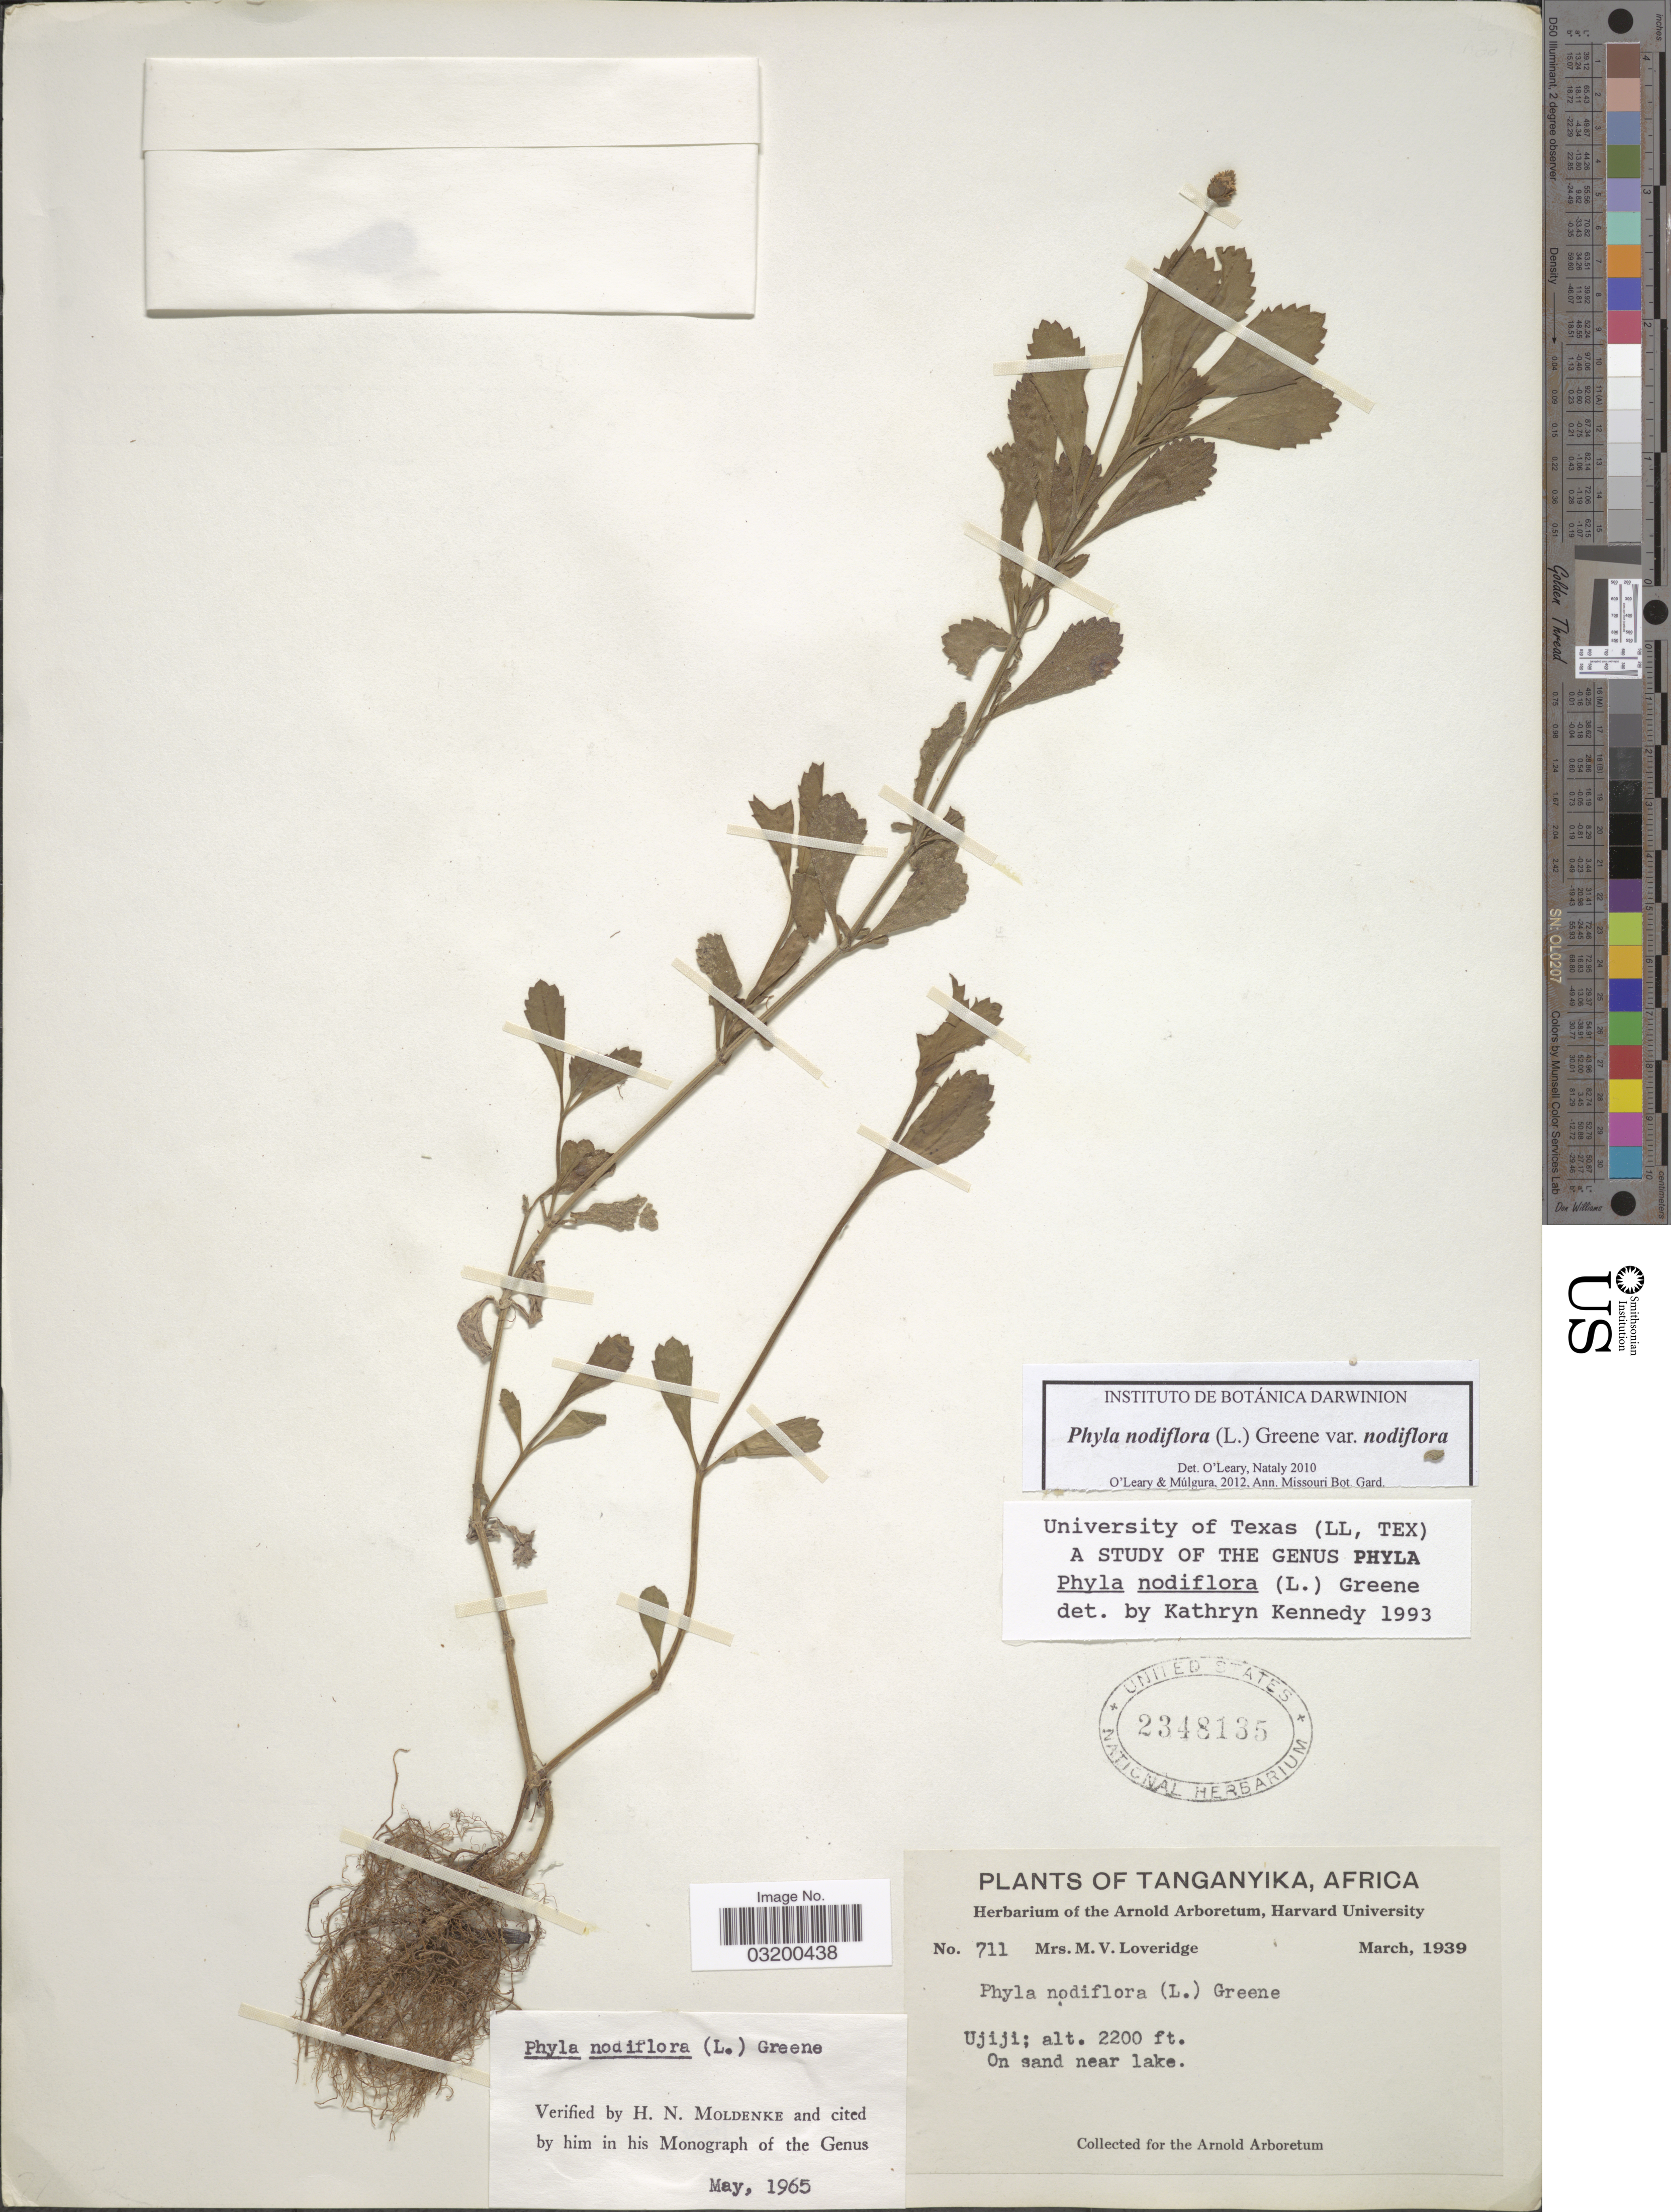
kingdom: Plantae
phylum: Tracheophyta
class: Magnoliopsida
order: Lamiales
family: Verbenaceae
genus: Phyla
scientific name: Phyla nodiflora var. nodiflora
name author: (L.) Greene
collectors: M. Loveridge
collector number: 711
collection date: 1939-03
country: Tanzania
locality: Ujiji. On sand near lake.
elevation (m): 671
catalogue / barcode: US 2348135